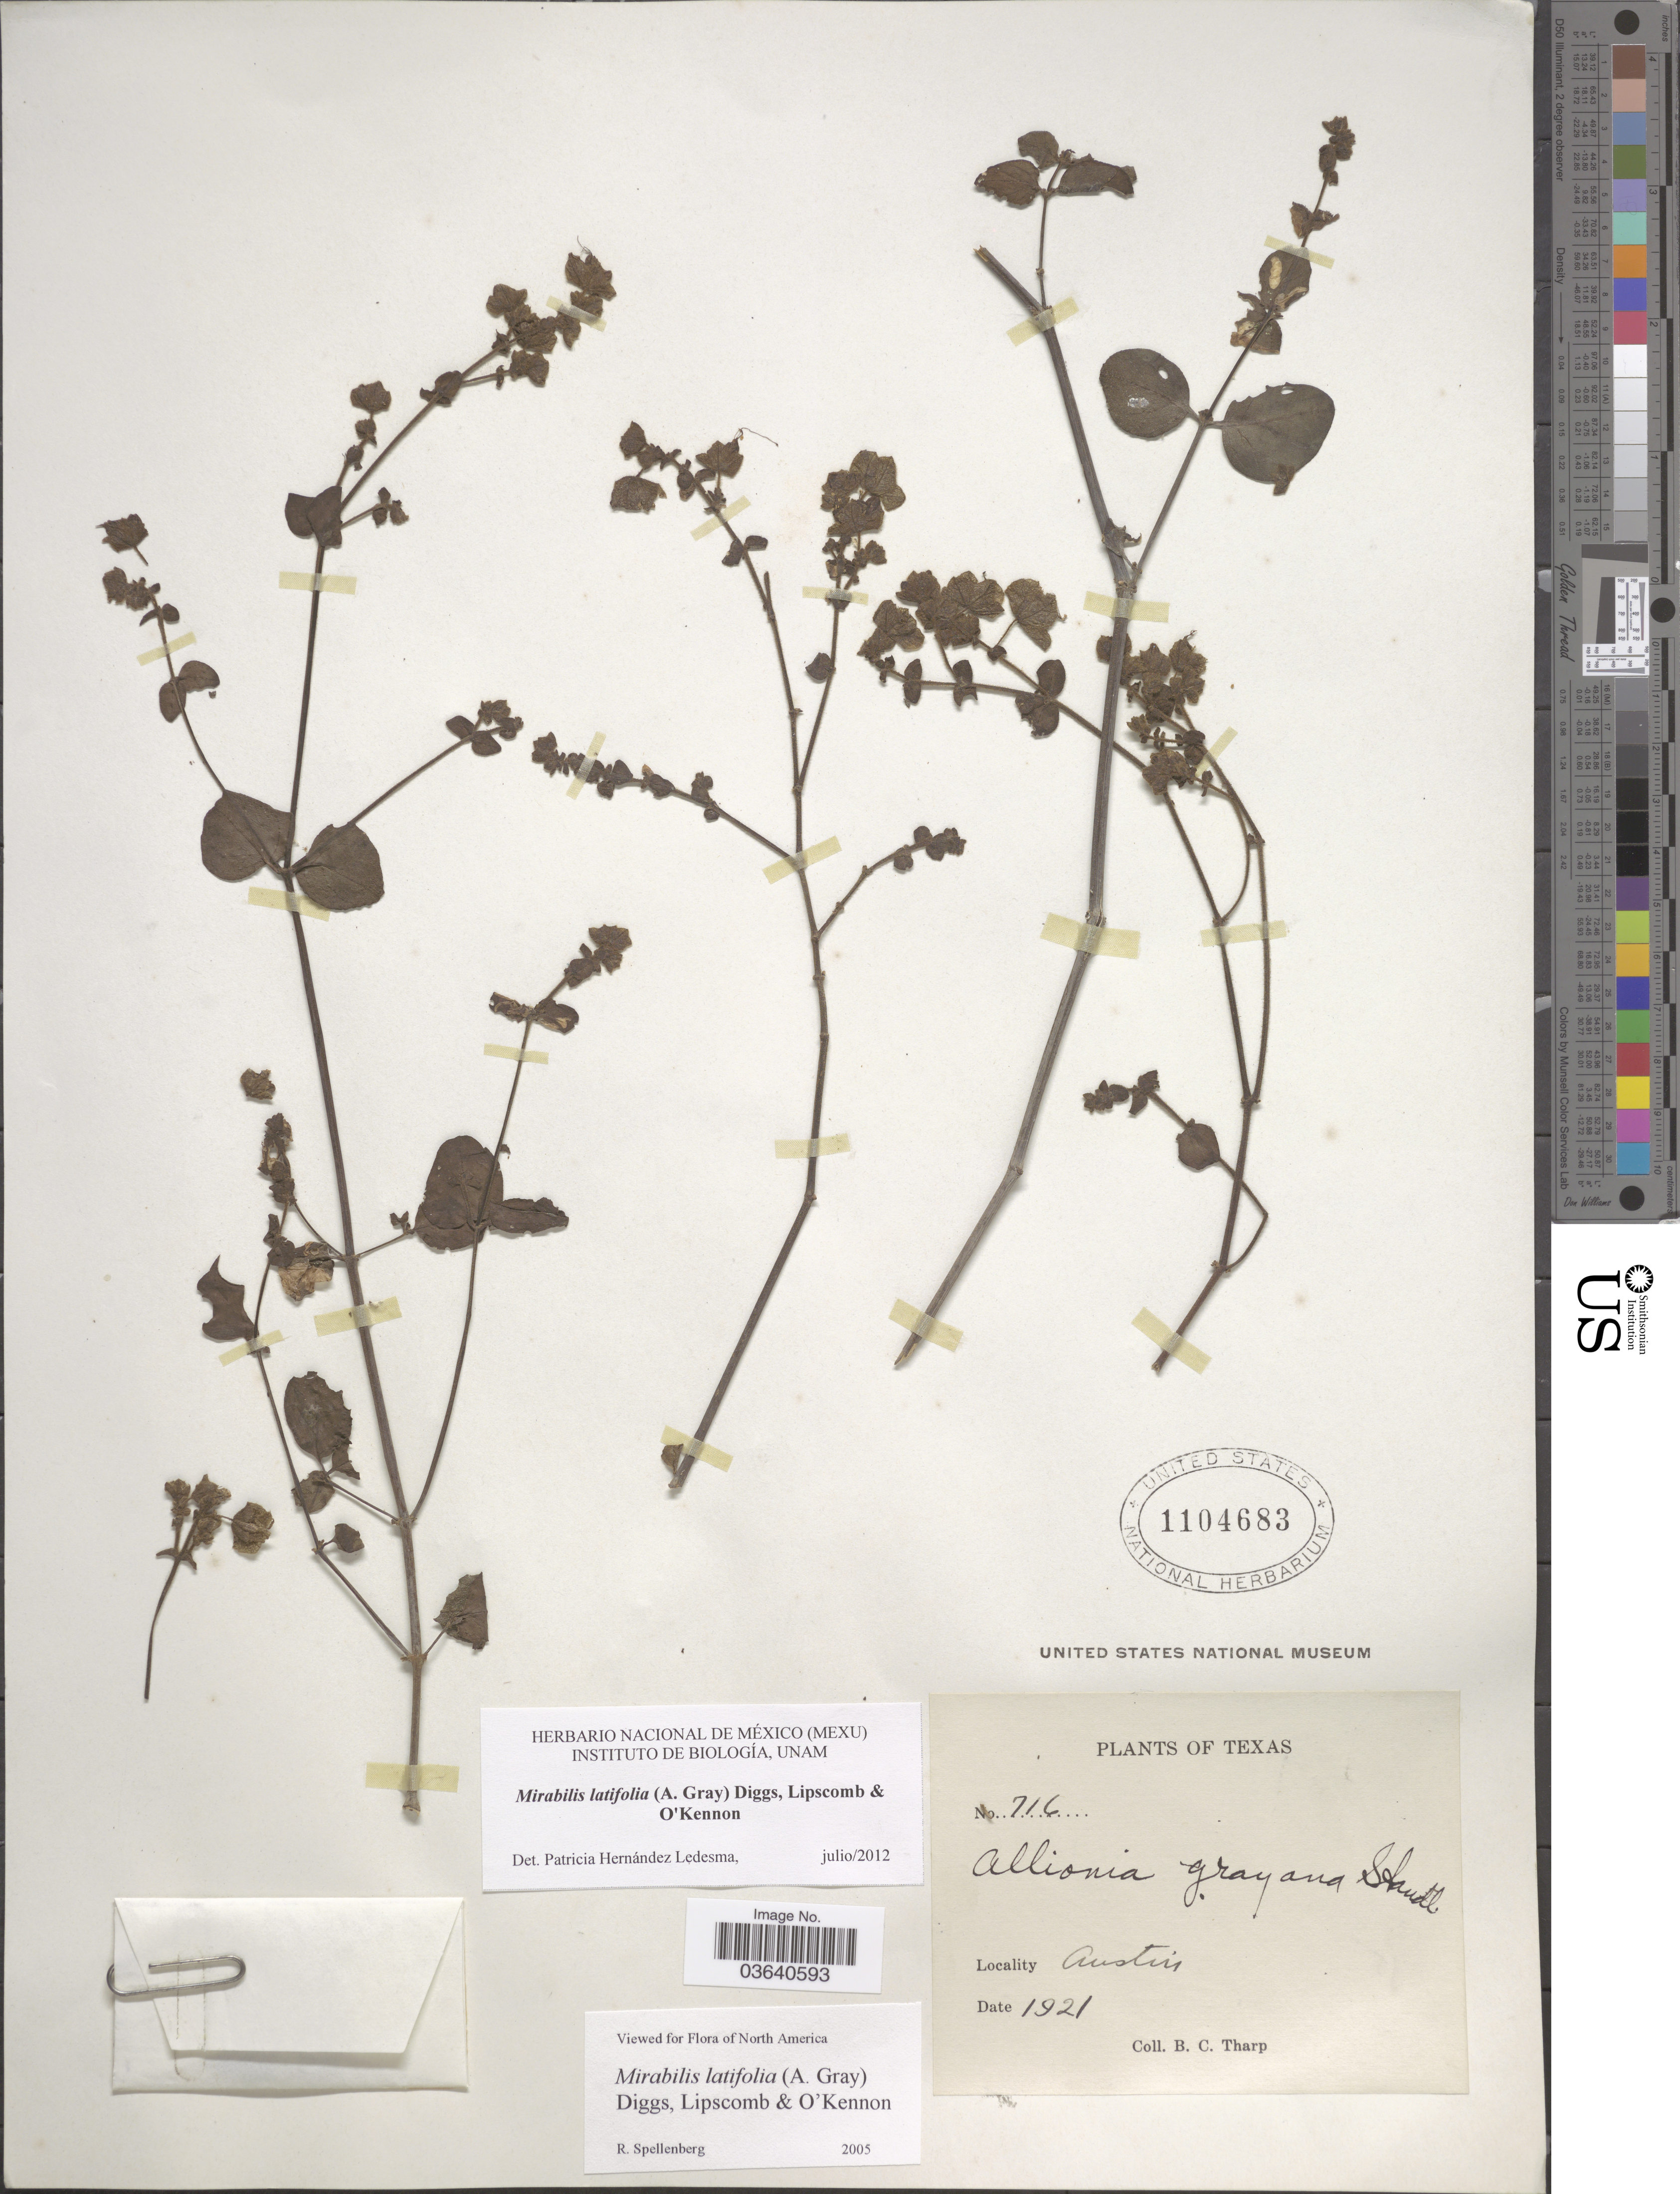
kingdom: Plantae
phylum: Tracheophyta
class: Magnoliopsida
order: Caryophyllales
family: Nyctaginaceae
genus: Mirabilis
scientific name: Mirabilis latifolia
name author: (A. Gray) Diggs et al.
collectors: B. C. Tharp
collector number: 716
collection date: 1921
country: United States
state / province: Texas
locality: Austin.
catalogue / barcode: US 1104683